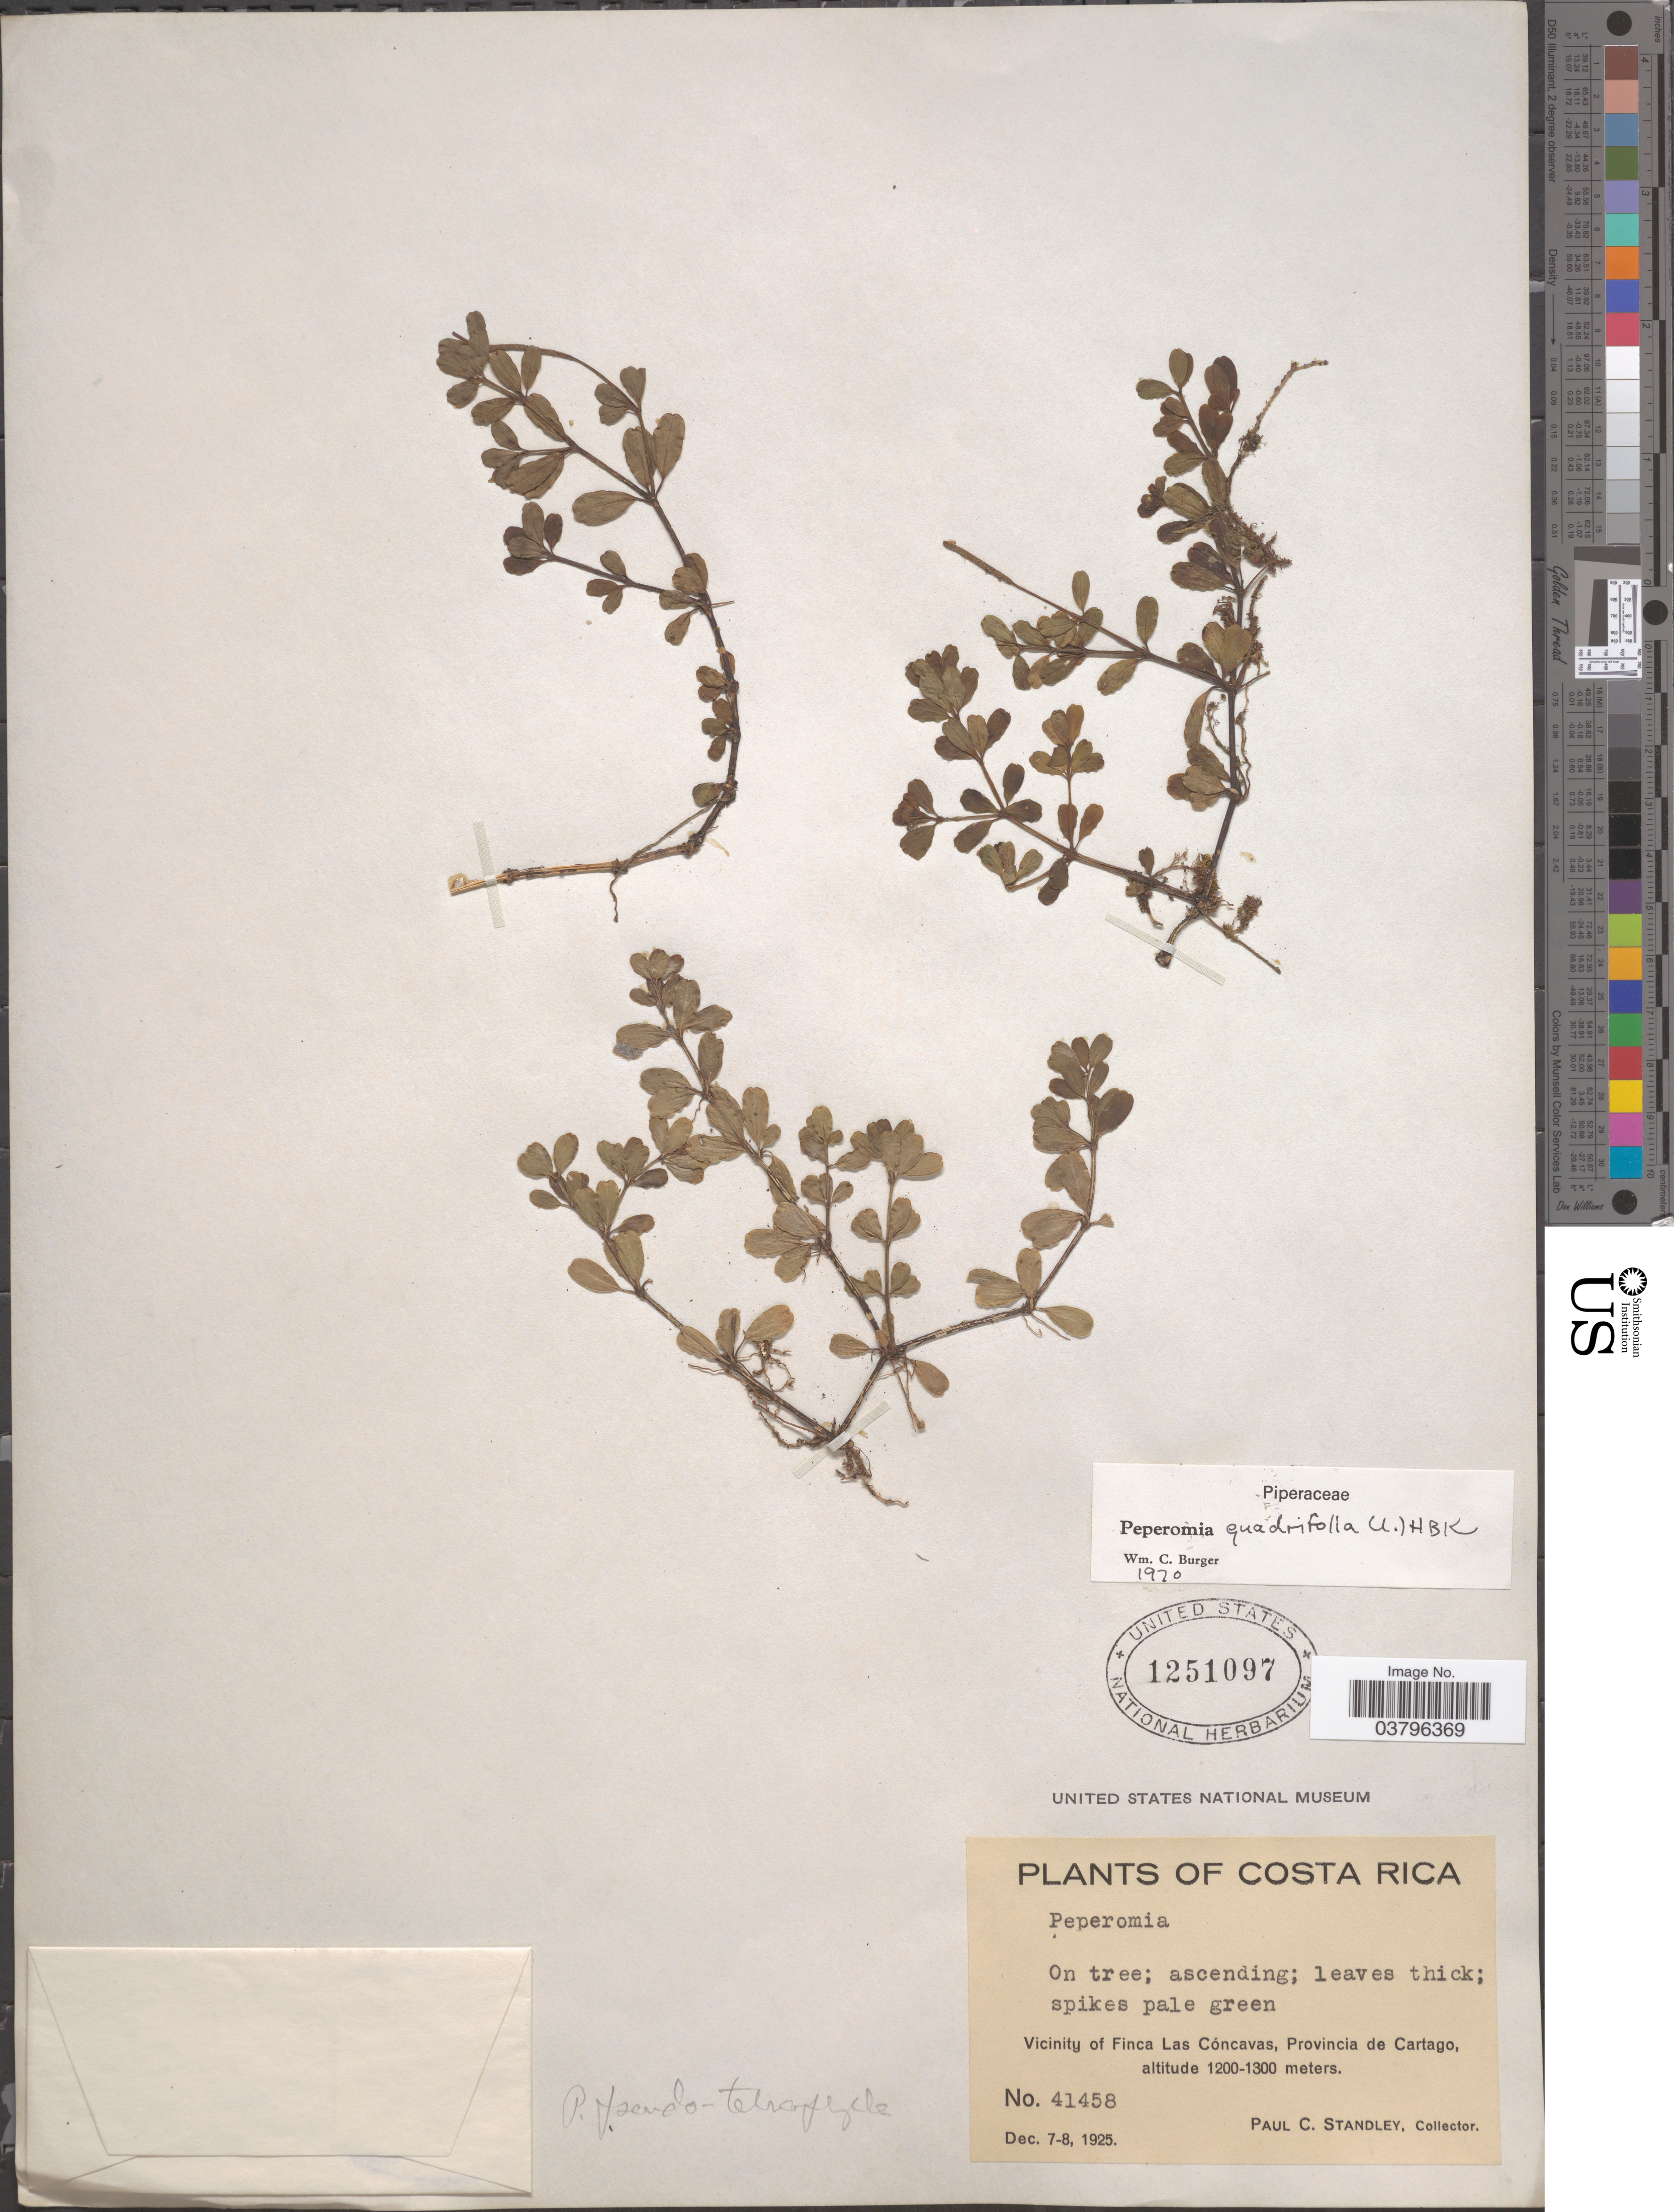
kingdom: Plantae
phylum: Tracheophyta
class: Magnoliopsida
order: Piperales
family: Piperaceae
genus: Peperomia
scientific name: Peperomia quadrifolia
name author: (L.) Kunth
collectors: P. C. Standley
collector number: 41458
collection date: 1925-12-07/1925-12-08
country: Costa Rica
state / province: Cartago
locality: Vicinity of Finca Las Cóncavas.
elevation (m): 1200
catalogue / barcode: US 1251097